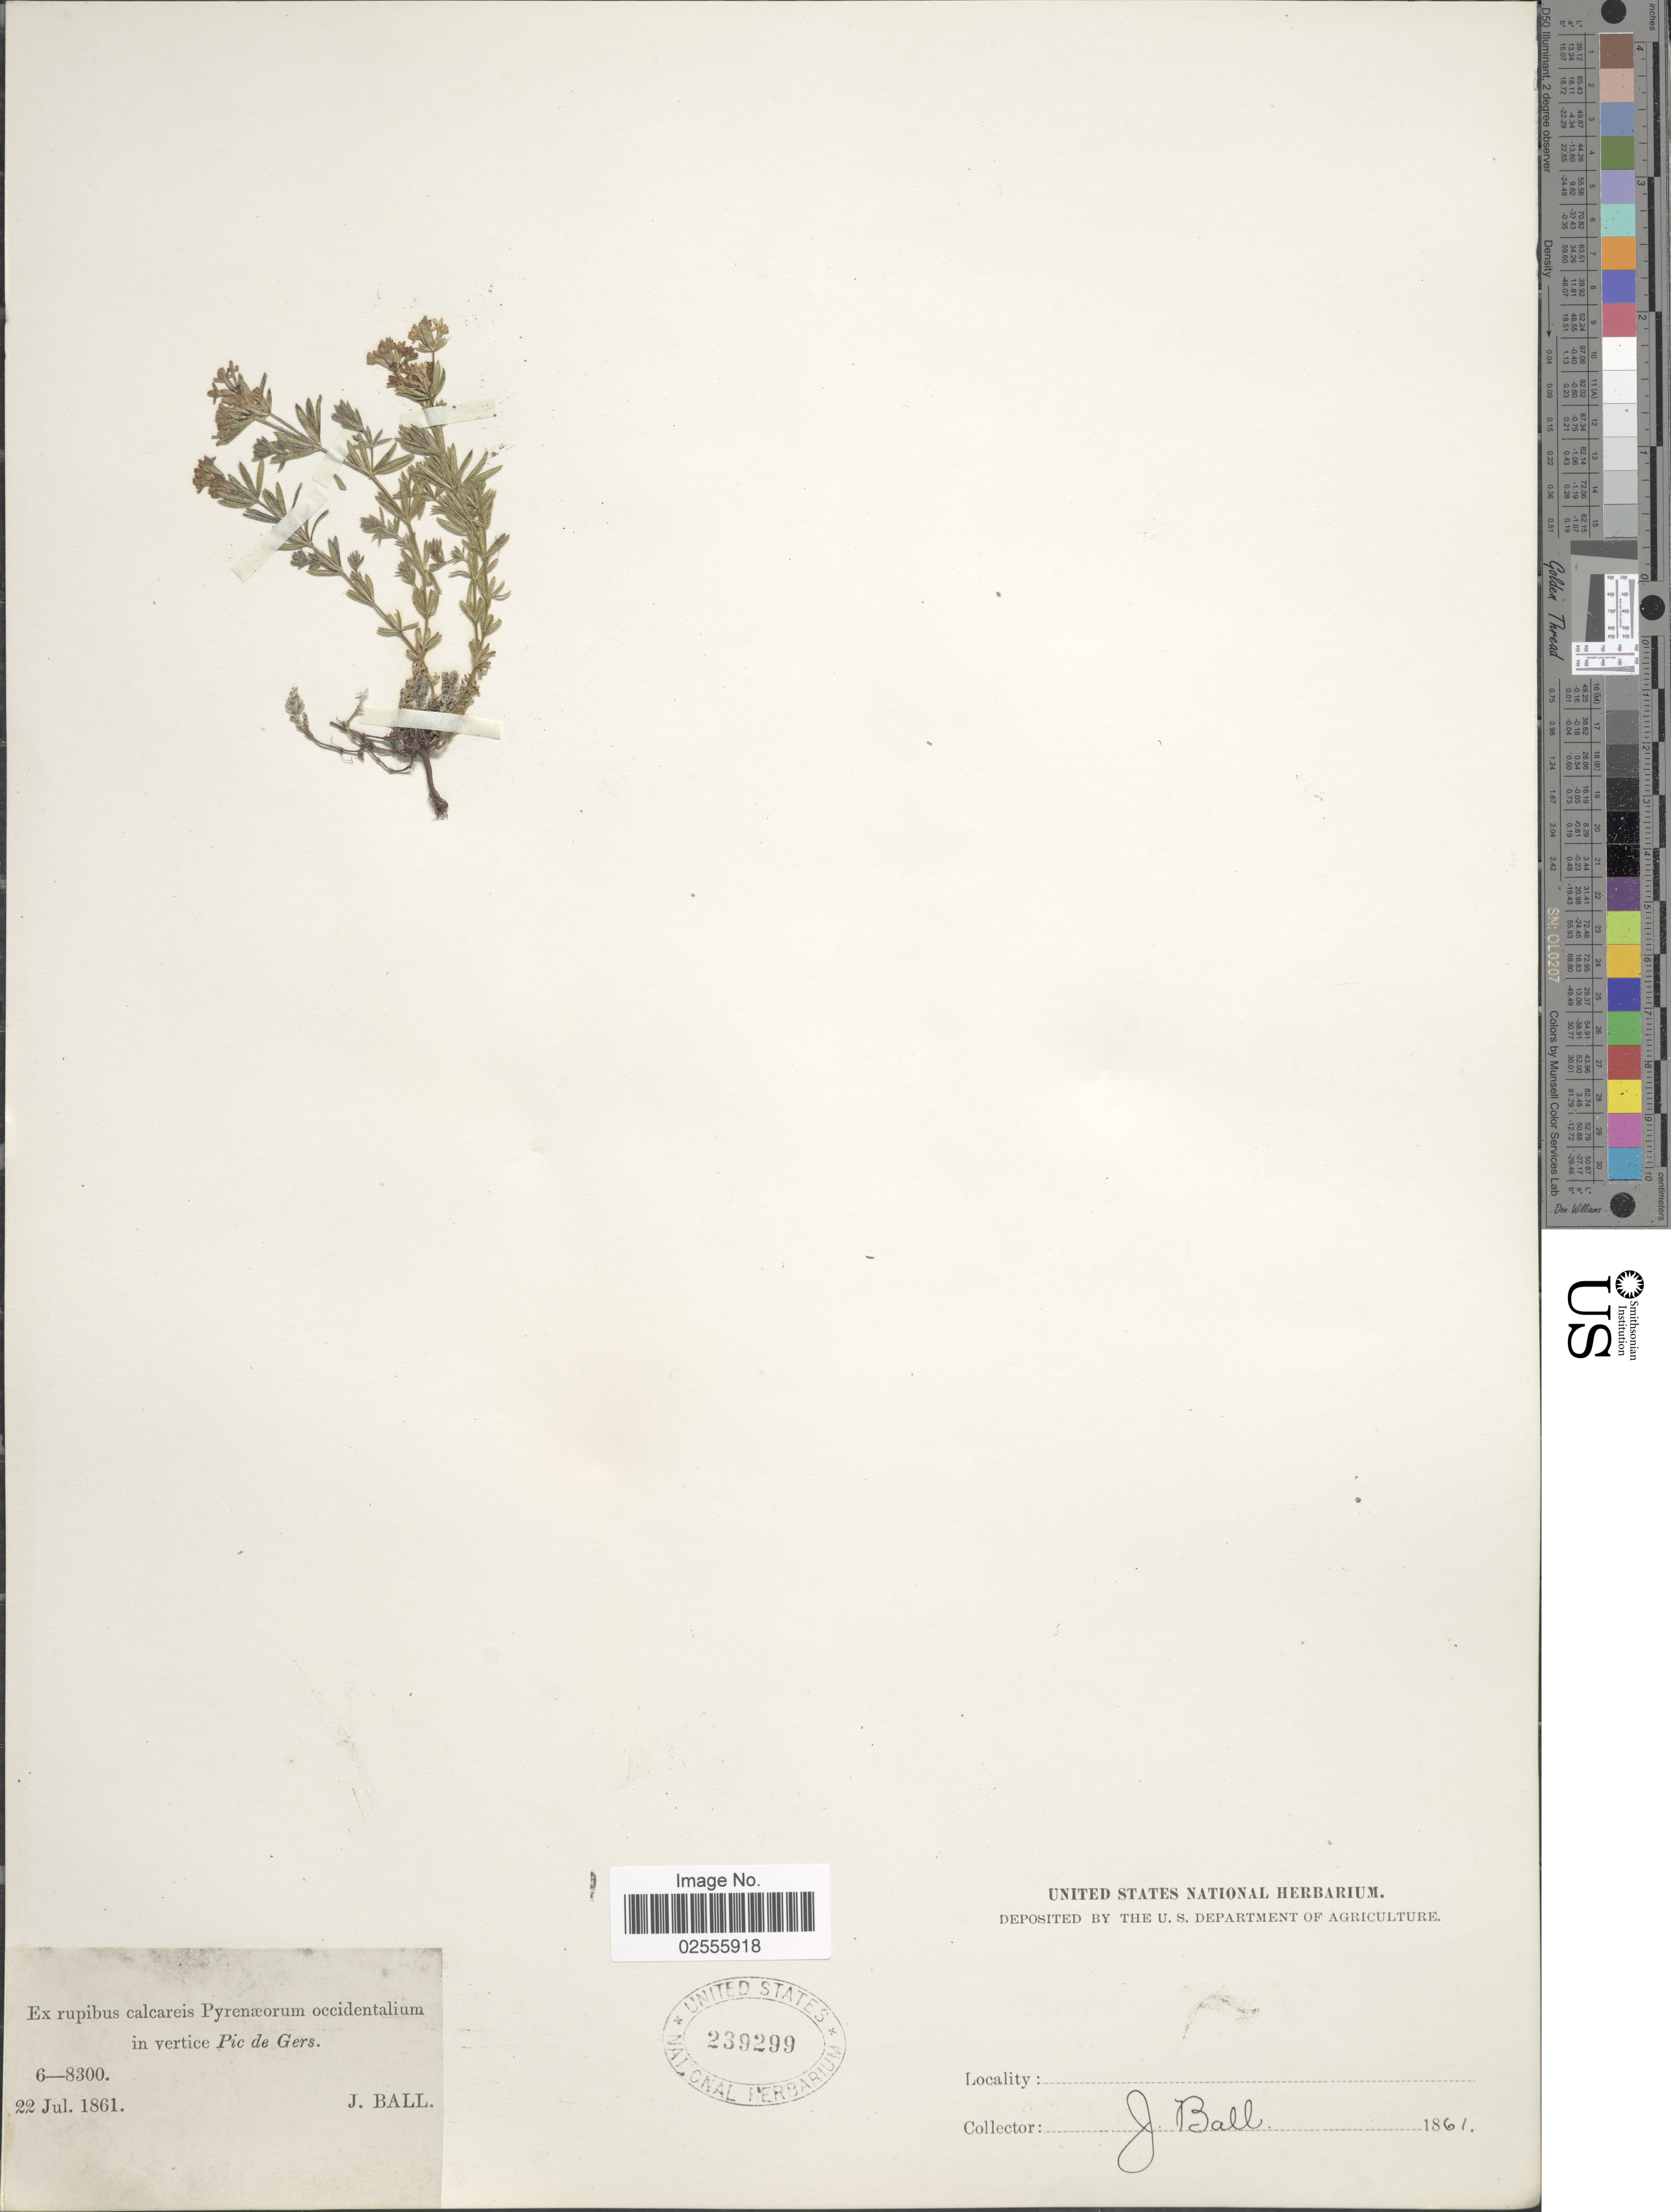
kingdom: Plantae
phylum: Tracheophyta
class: Magnoliopsida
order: Gentianales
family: Rubiaceae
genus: Asperula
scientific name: Asperula sp.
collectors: J. Ball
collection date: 1861-07-22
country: France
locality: Ex rupibus calcareis Pyrenaeorum ocsidentalium in vertice Pic de Gers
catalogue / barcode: US 239299